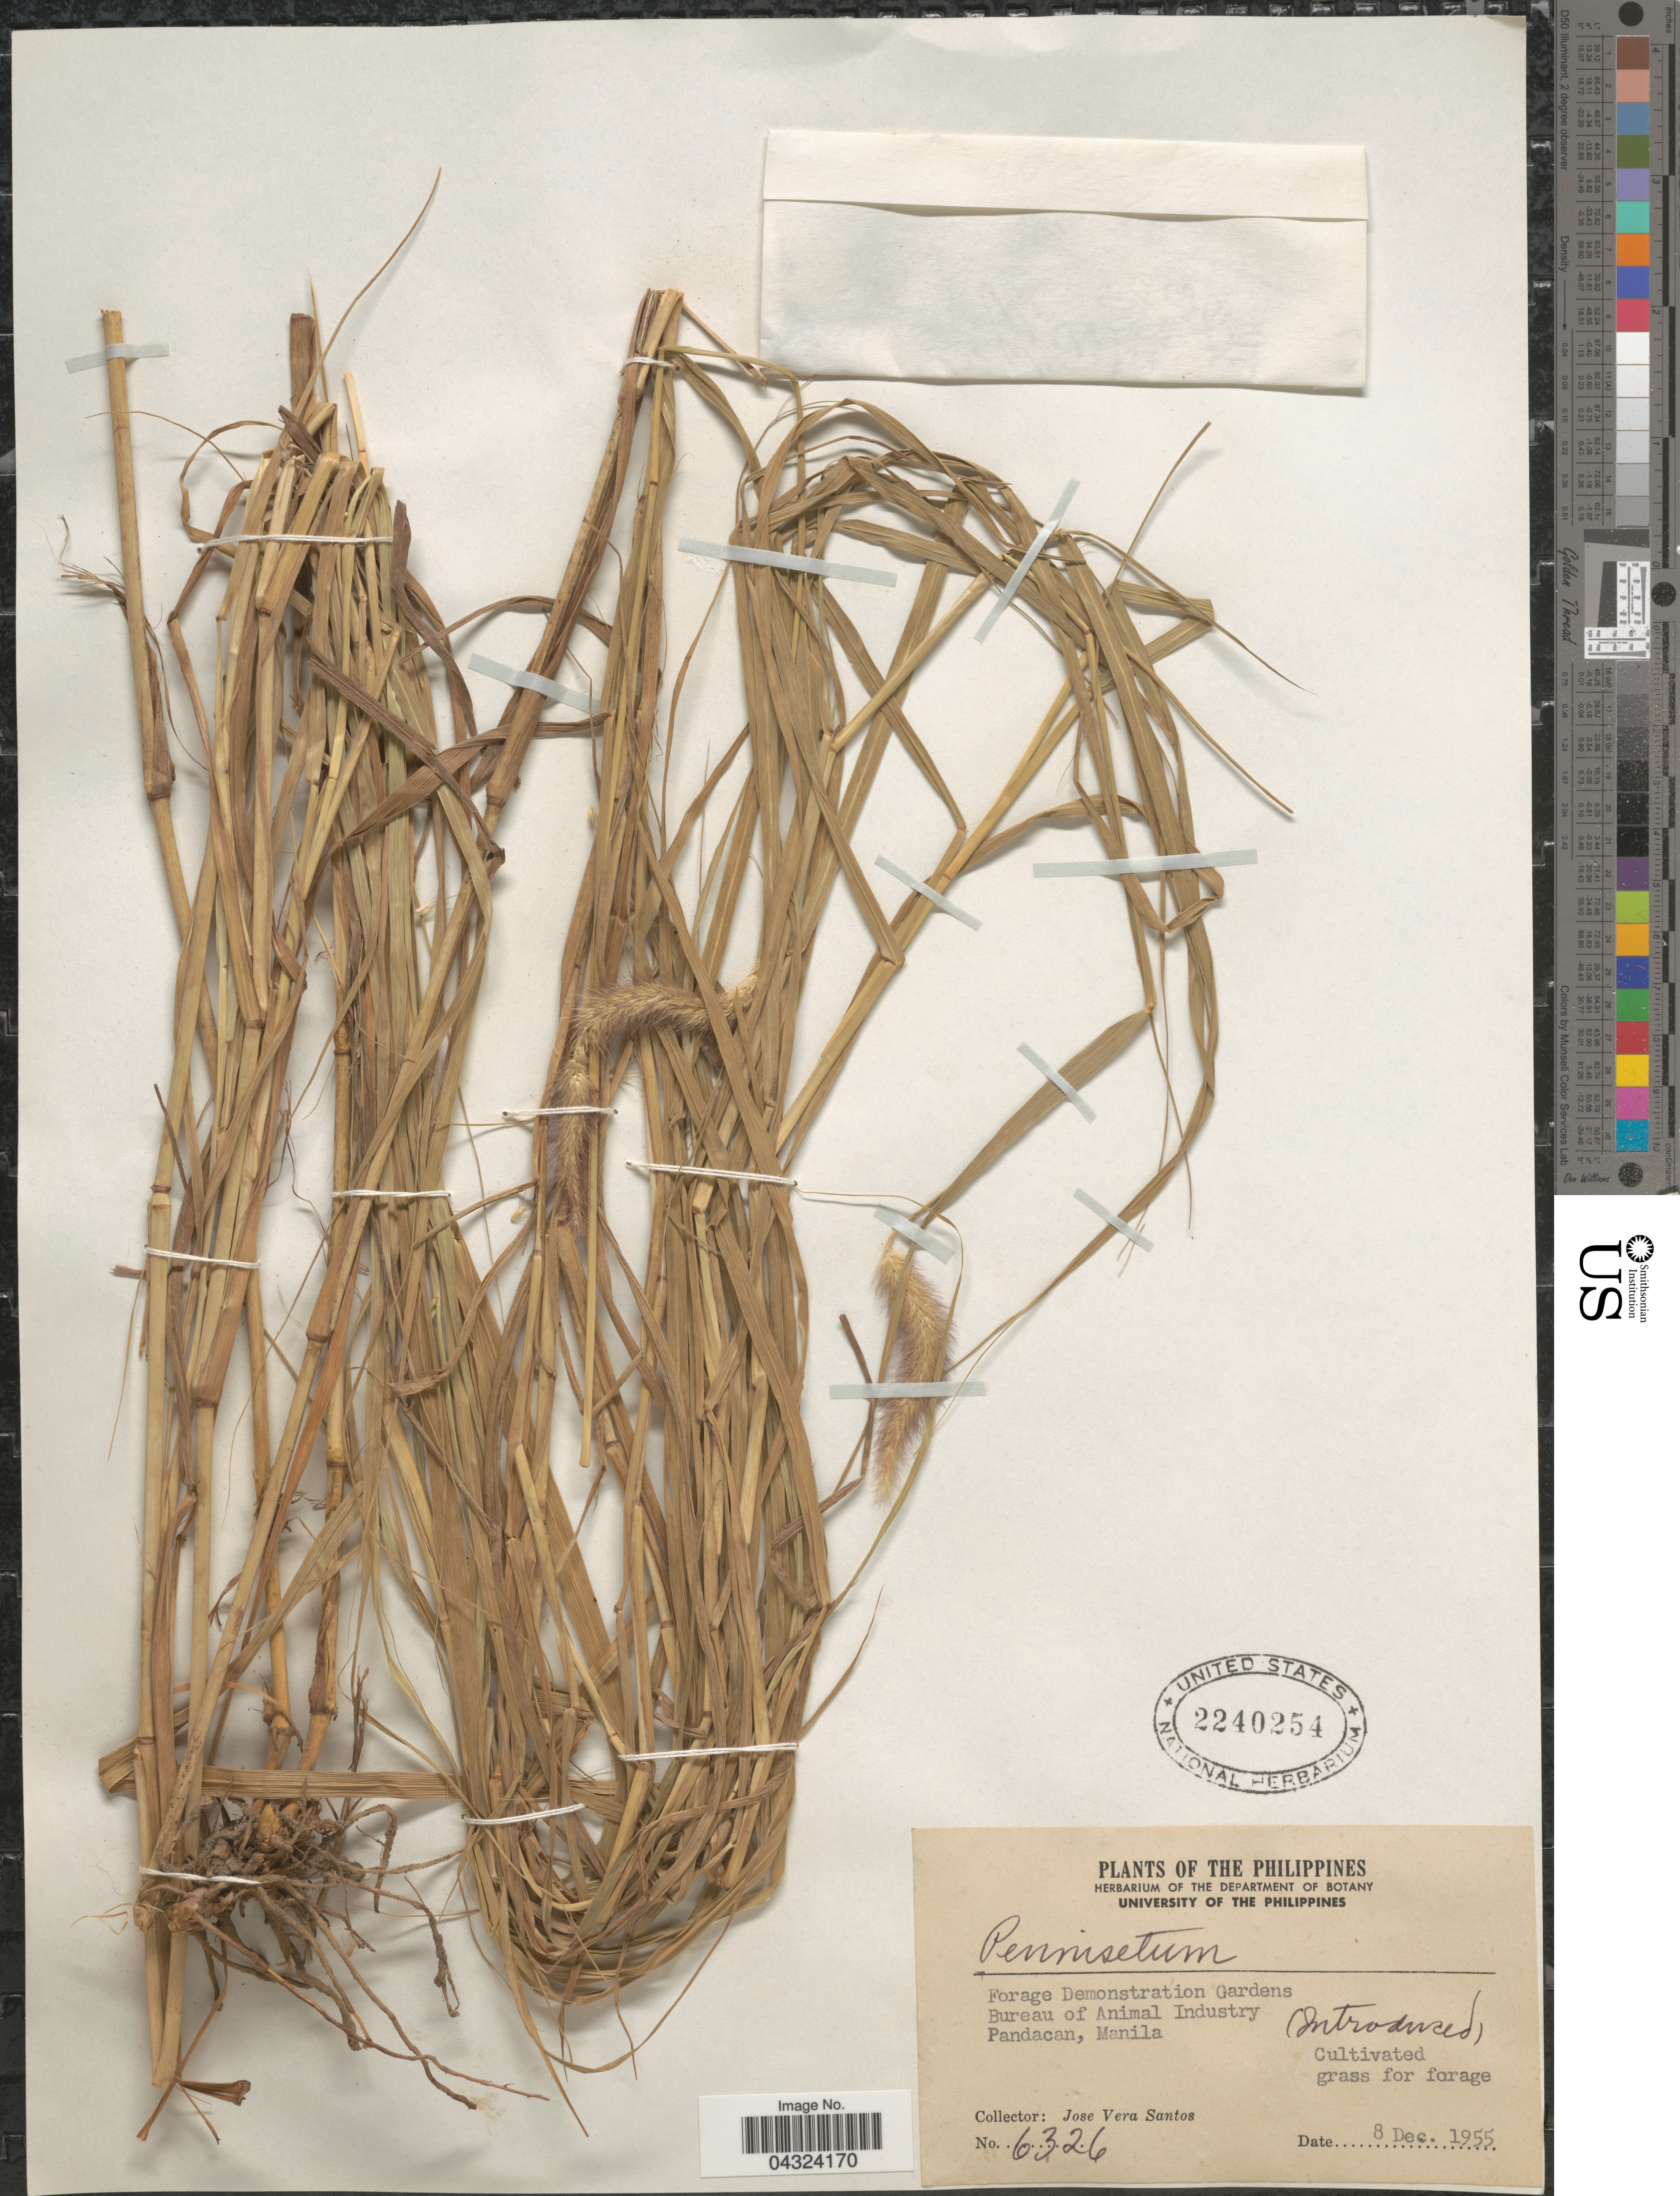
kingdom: Plantae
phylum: Tracheophyta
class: Liliopsida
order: Poales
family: Poaceae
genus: Cenchrus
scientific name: Cenchrus sp.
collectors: J. Santos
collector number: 6326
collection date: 1955-12-08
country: Philippines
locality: Pandacan, Manila. Cultivated grass for forage.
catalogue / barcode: US 2240254